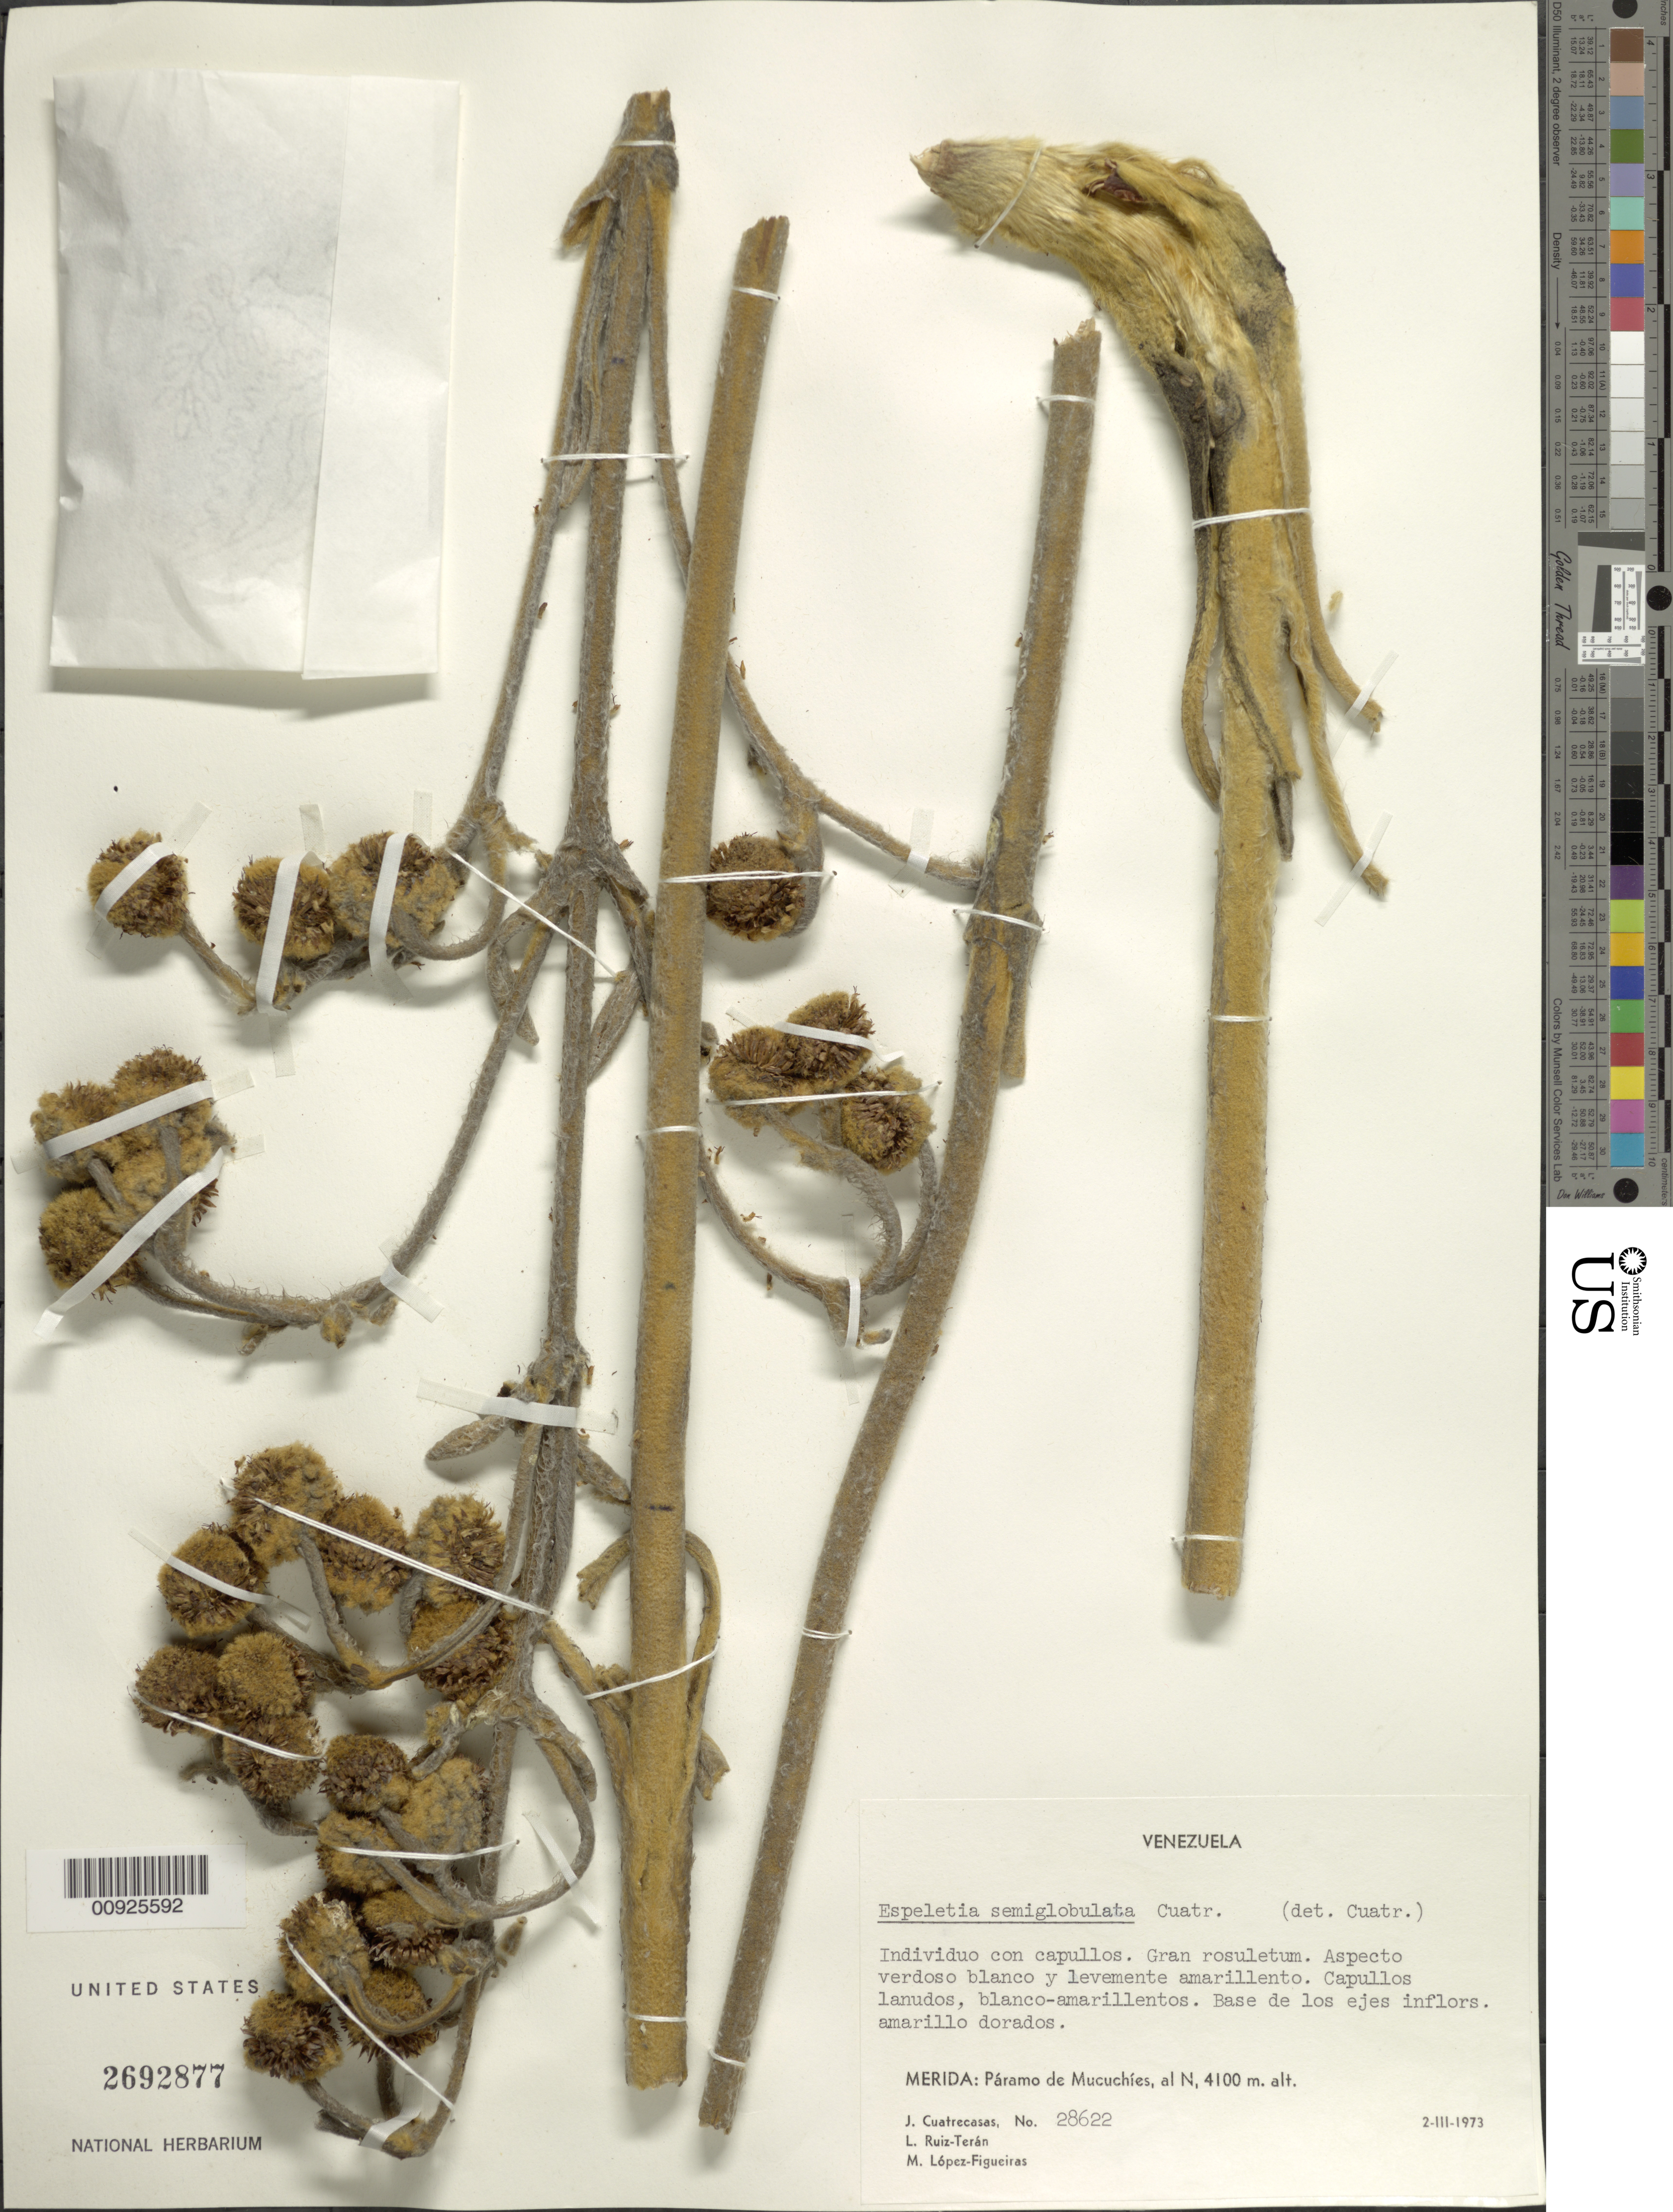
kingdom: Plantae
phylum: Tracheophyta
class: Magnoliopsida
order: Asterales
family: Asteraceae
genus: Espeletia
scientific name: Espeletia semiglobulata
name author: Cuatrec.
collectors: J. Cuatrecasas, L. E. Ruíz-Terán & M. López Figueiras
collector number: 28622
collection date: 1973-03-02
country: Venezuela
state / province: Mérida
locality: Páramo de Mucuchíes. Páramo de Mucuchíes, al N.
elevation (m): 4100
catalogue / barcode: US 2692877